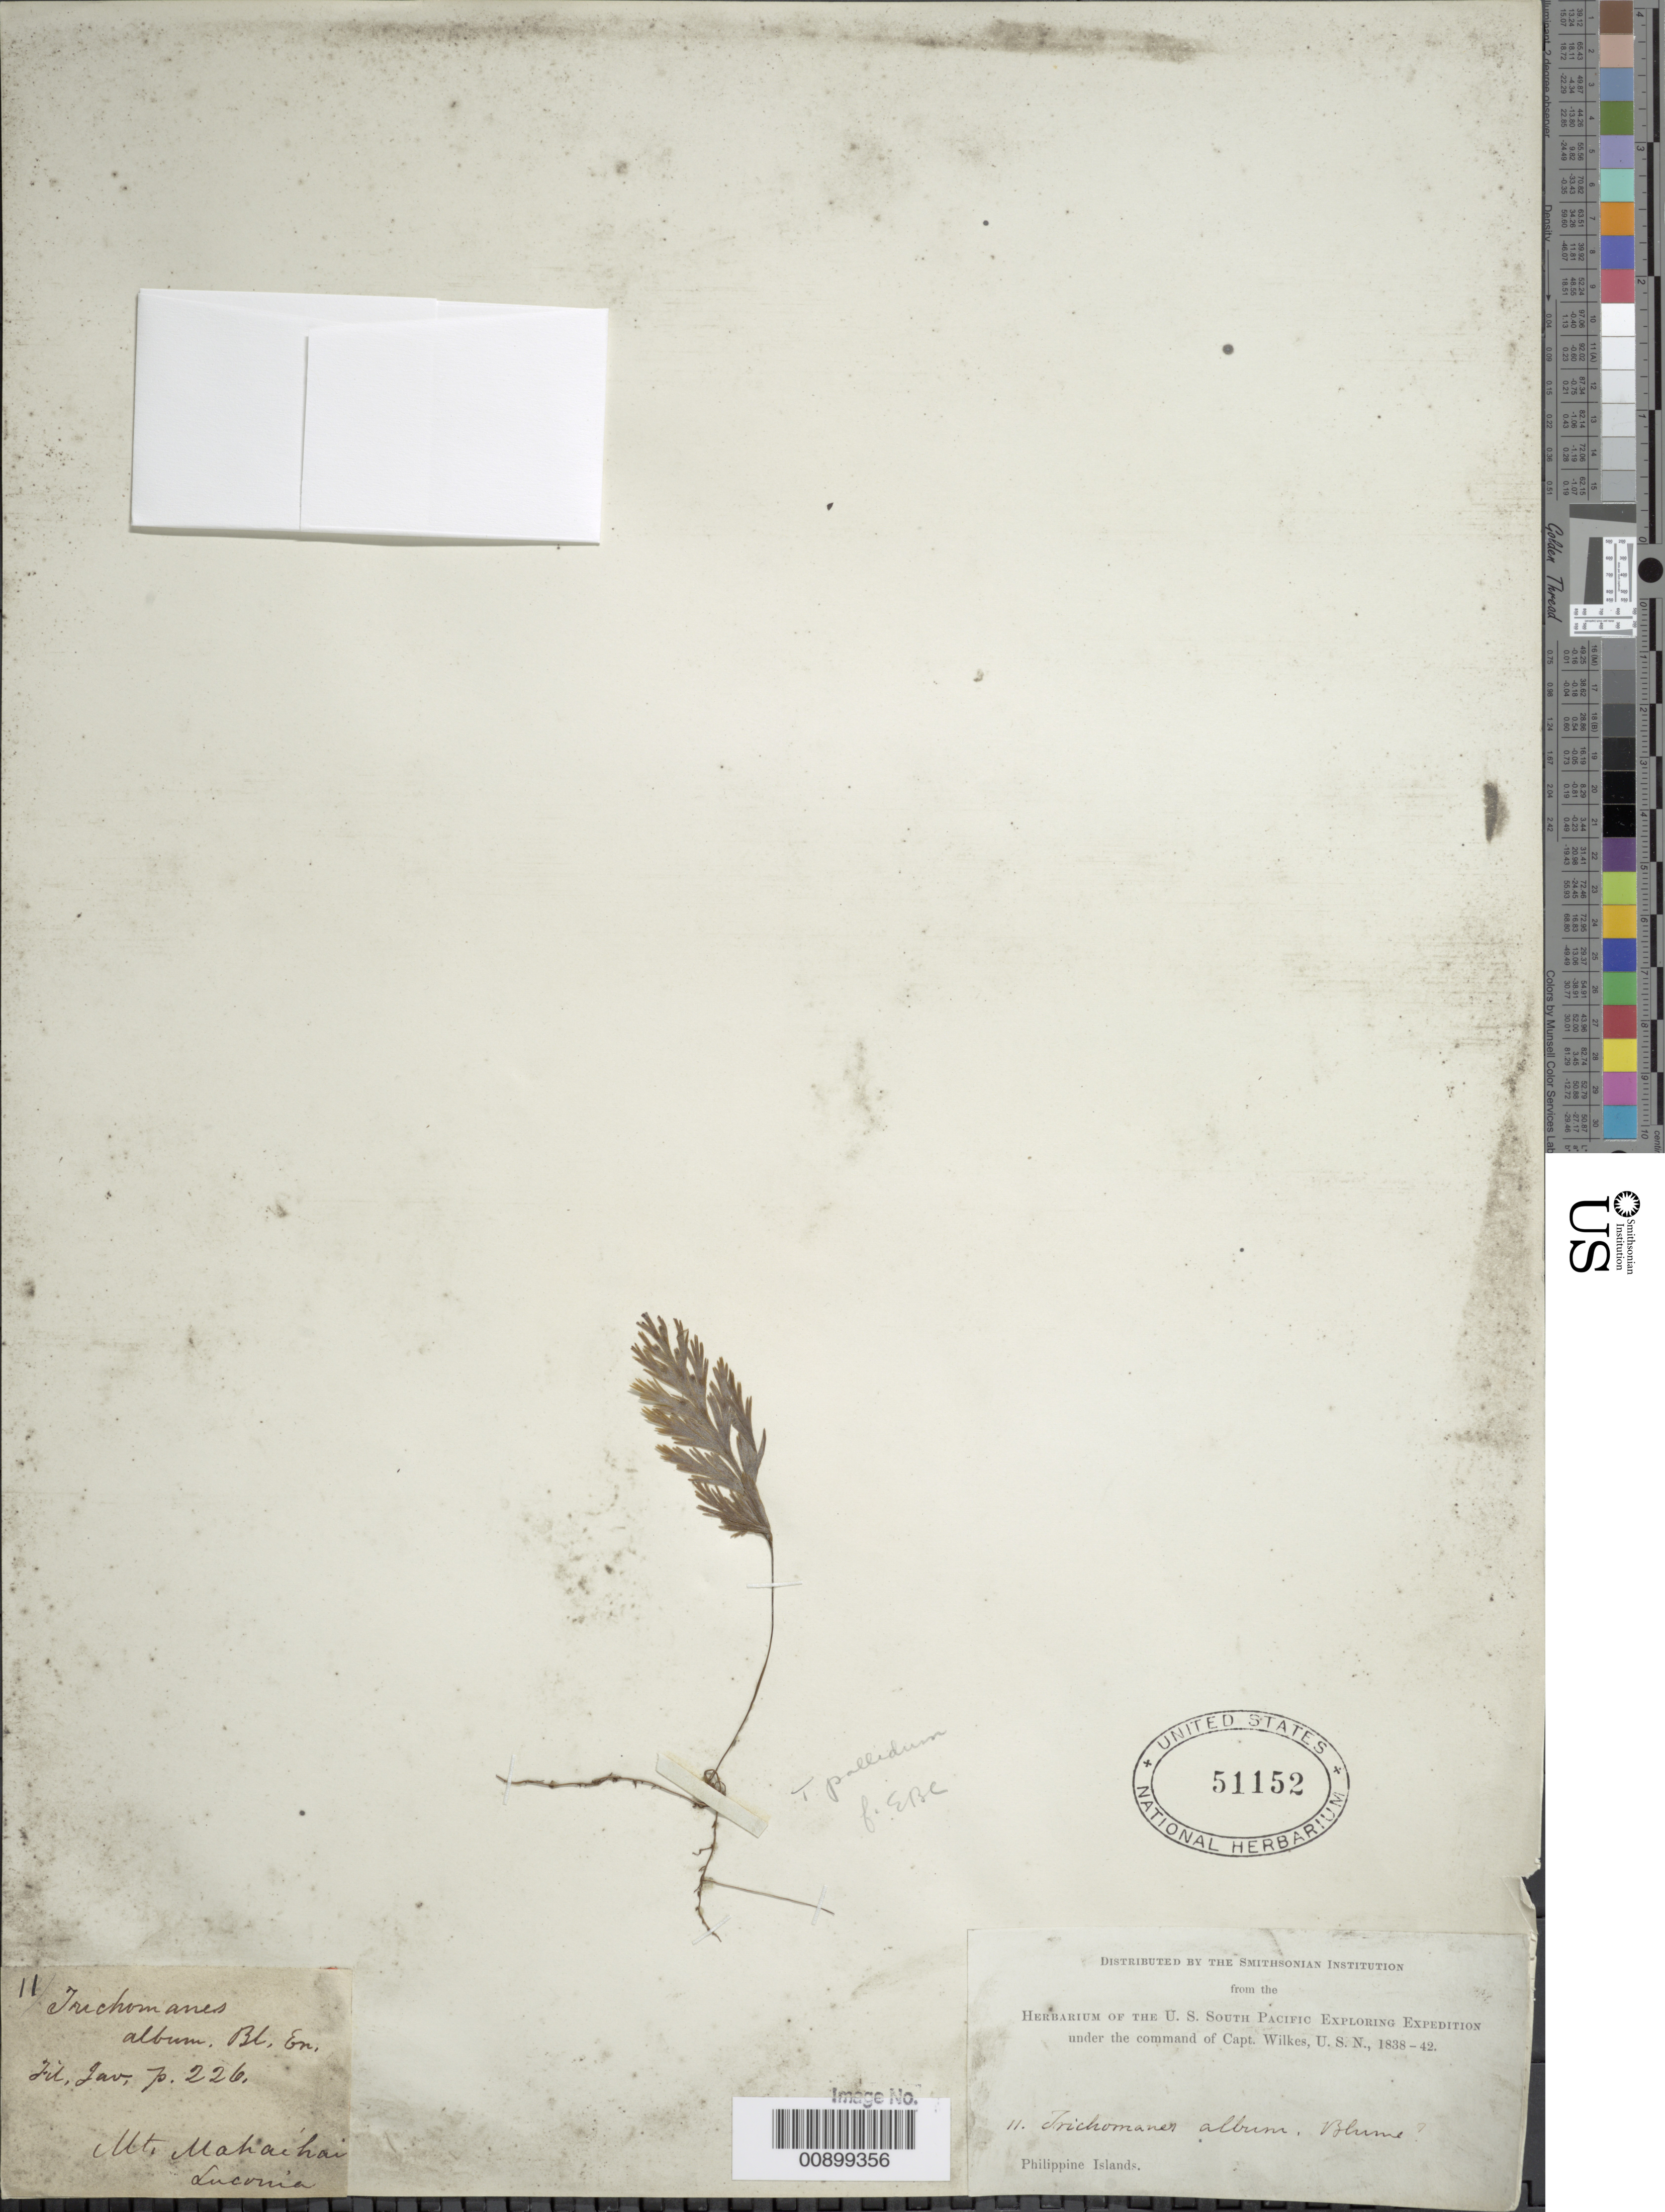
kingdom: Plantae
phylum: Tracheophyta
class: Polypodiopsida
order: Hymenophyllales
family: Hymenophyllaceae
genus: Hymenophyllum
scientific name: Hymenophyllum pallidum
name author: (Blume) Ebihara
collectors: Wilkes Explor. Exped.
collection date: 1838/1842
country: Philippines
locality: Philippine Islands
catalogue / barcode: US 51152